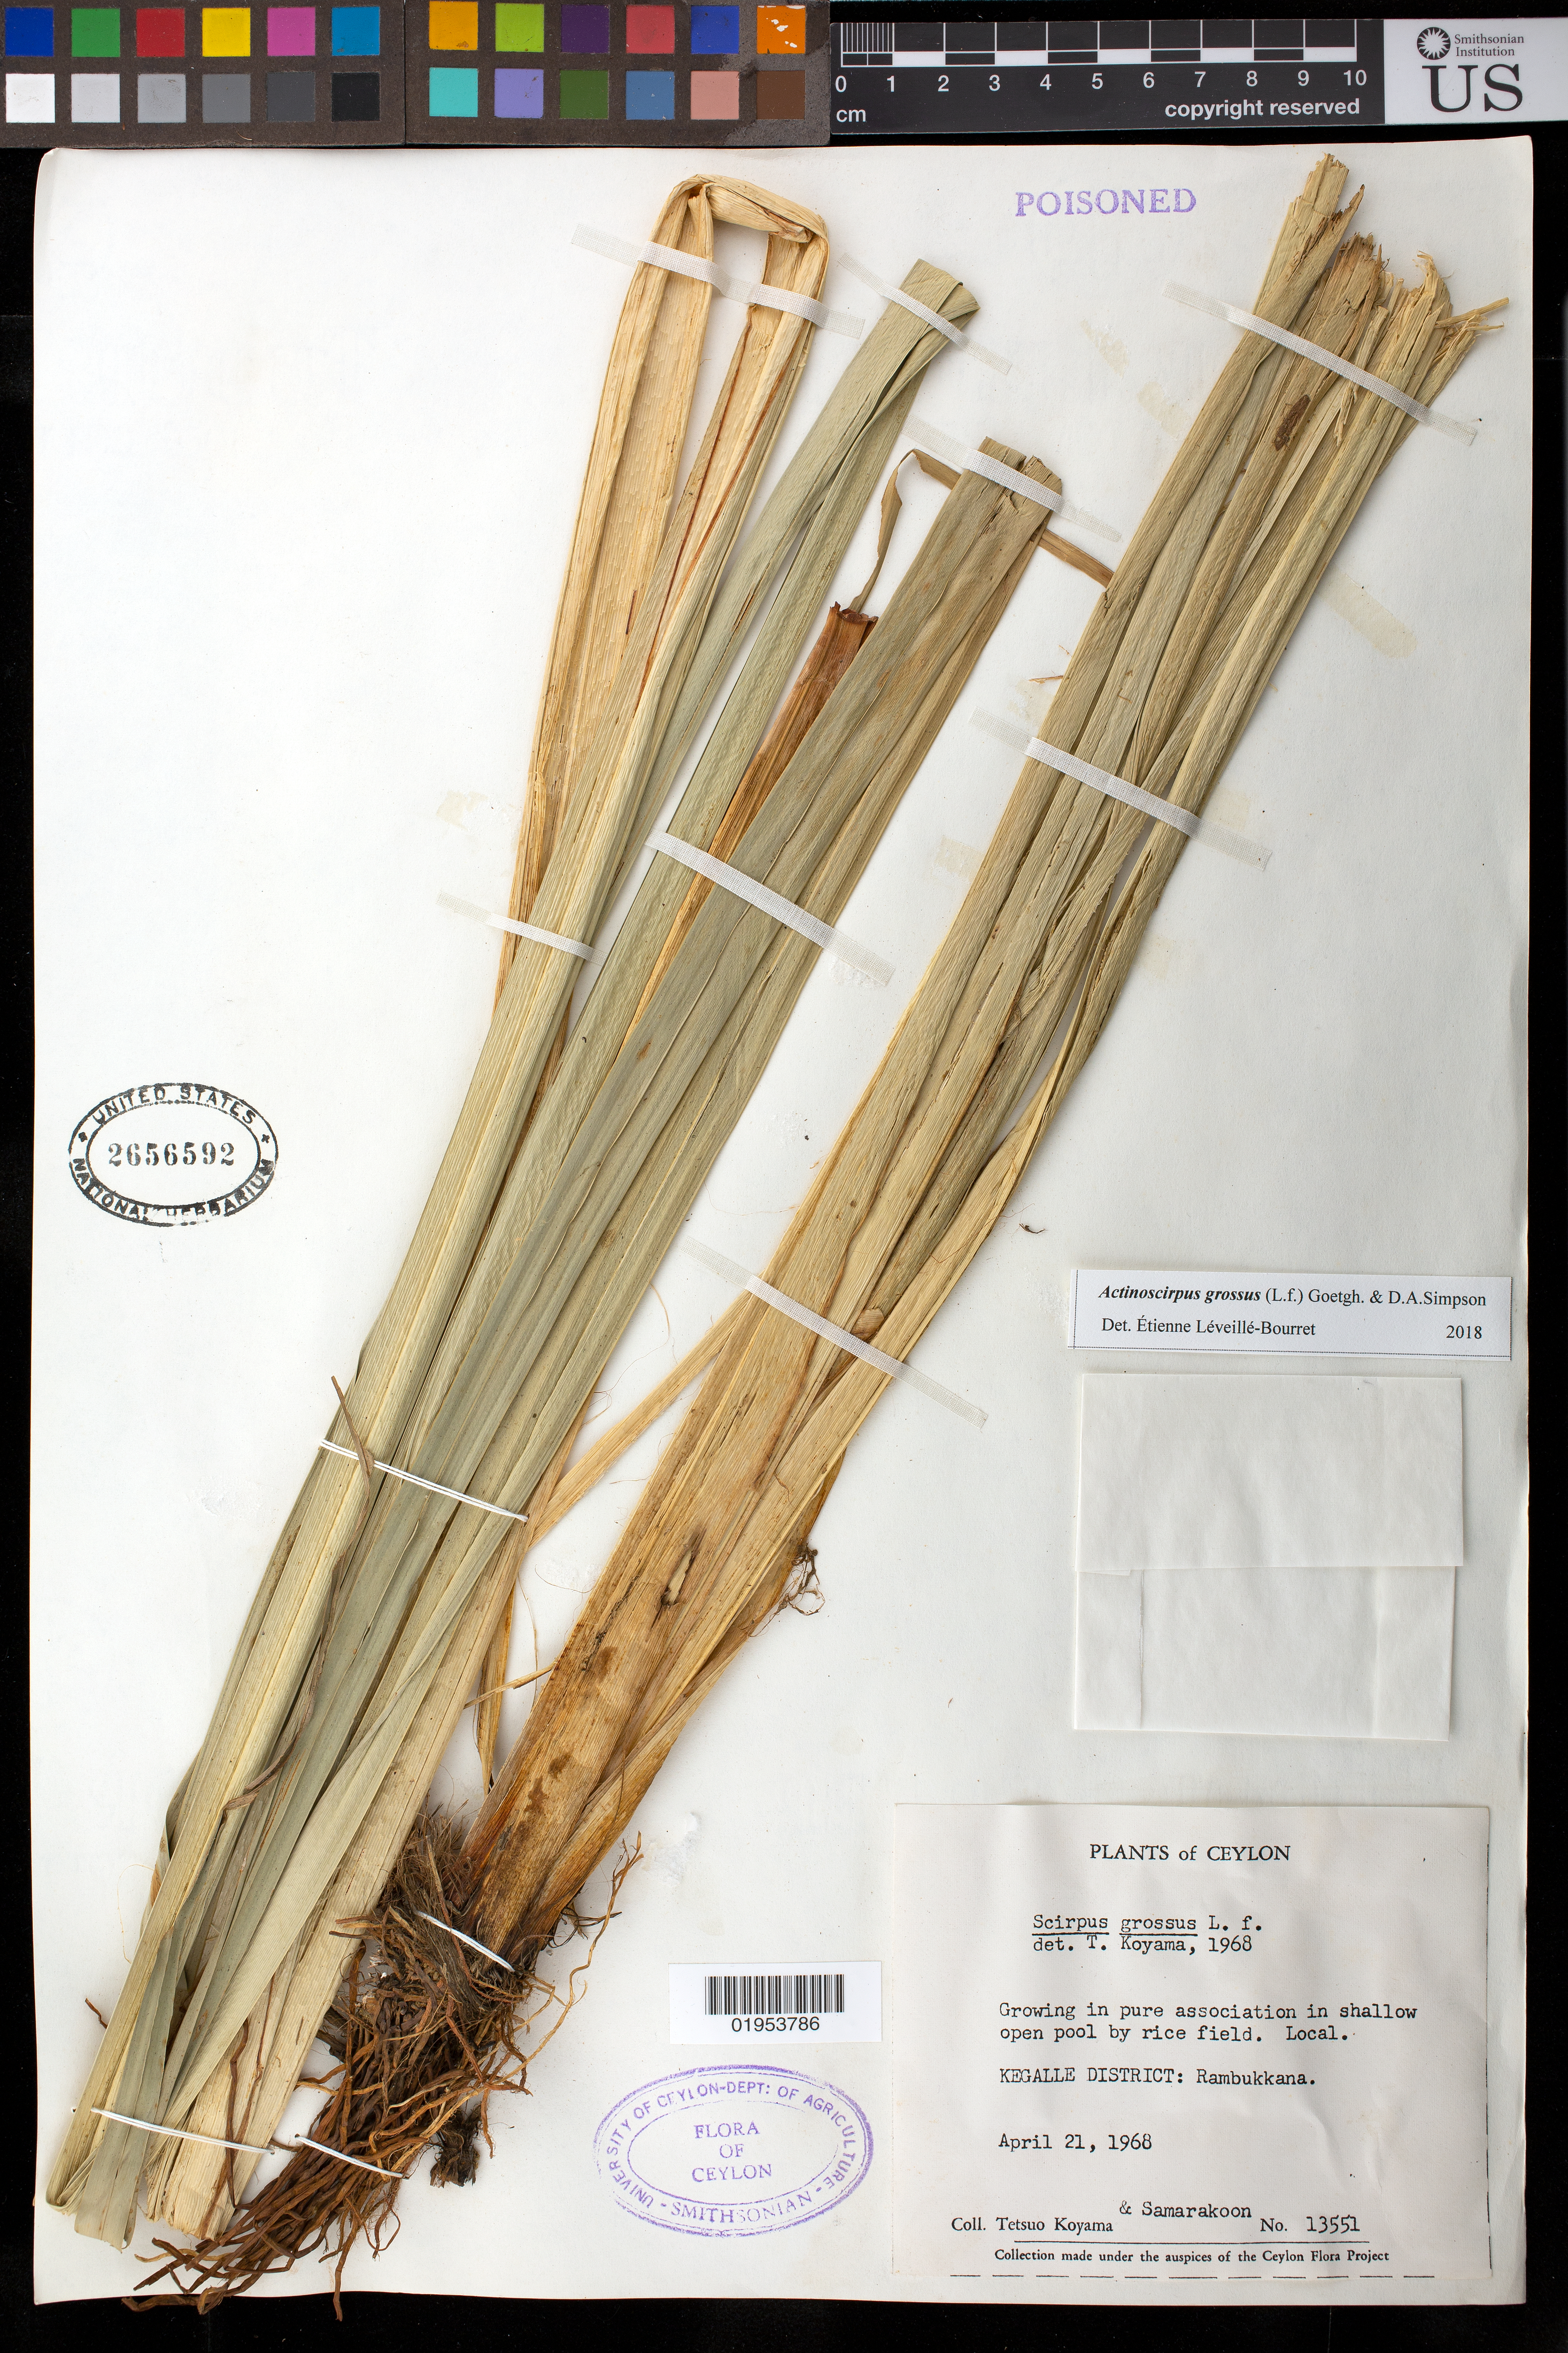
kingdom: Plantae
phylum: Tracheophyta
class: Liliopsida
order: Poales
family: Cyperaceae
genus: Actinoscirpus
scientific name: Actinoscirpus grossus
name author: (L. f.) Goetgh. & D.A. Simpson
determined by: Léveillé-Bourret, E.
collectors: T. Koyama & T. Samarakoon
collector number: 13551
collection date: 1968-04-21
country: Sri Lanka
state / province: Sabaragamuwa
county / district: Kegalla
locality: Rambukkana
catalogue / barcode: US 2656592